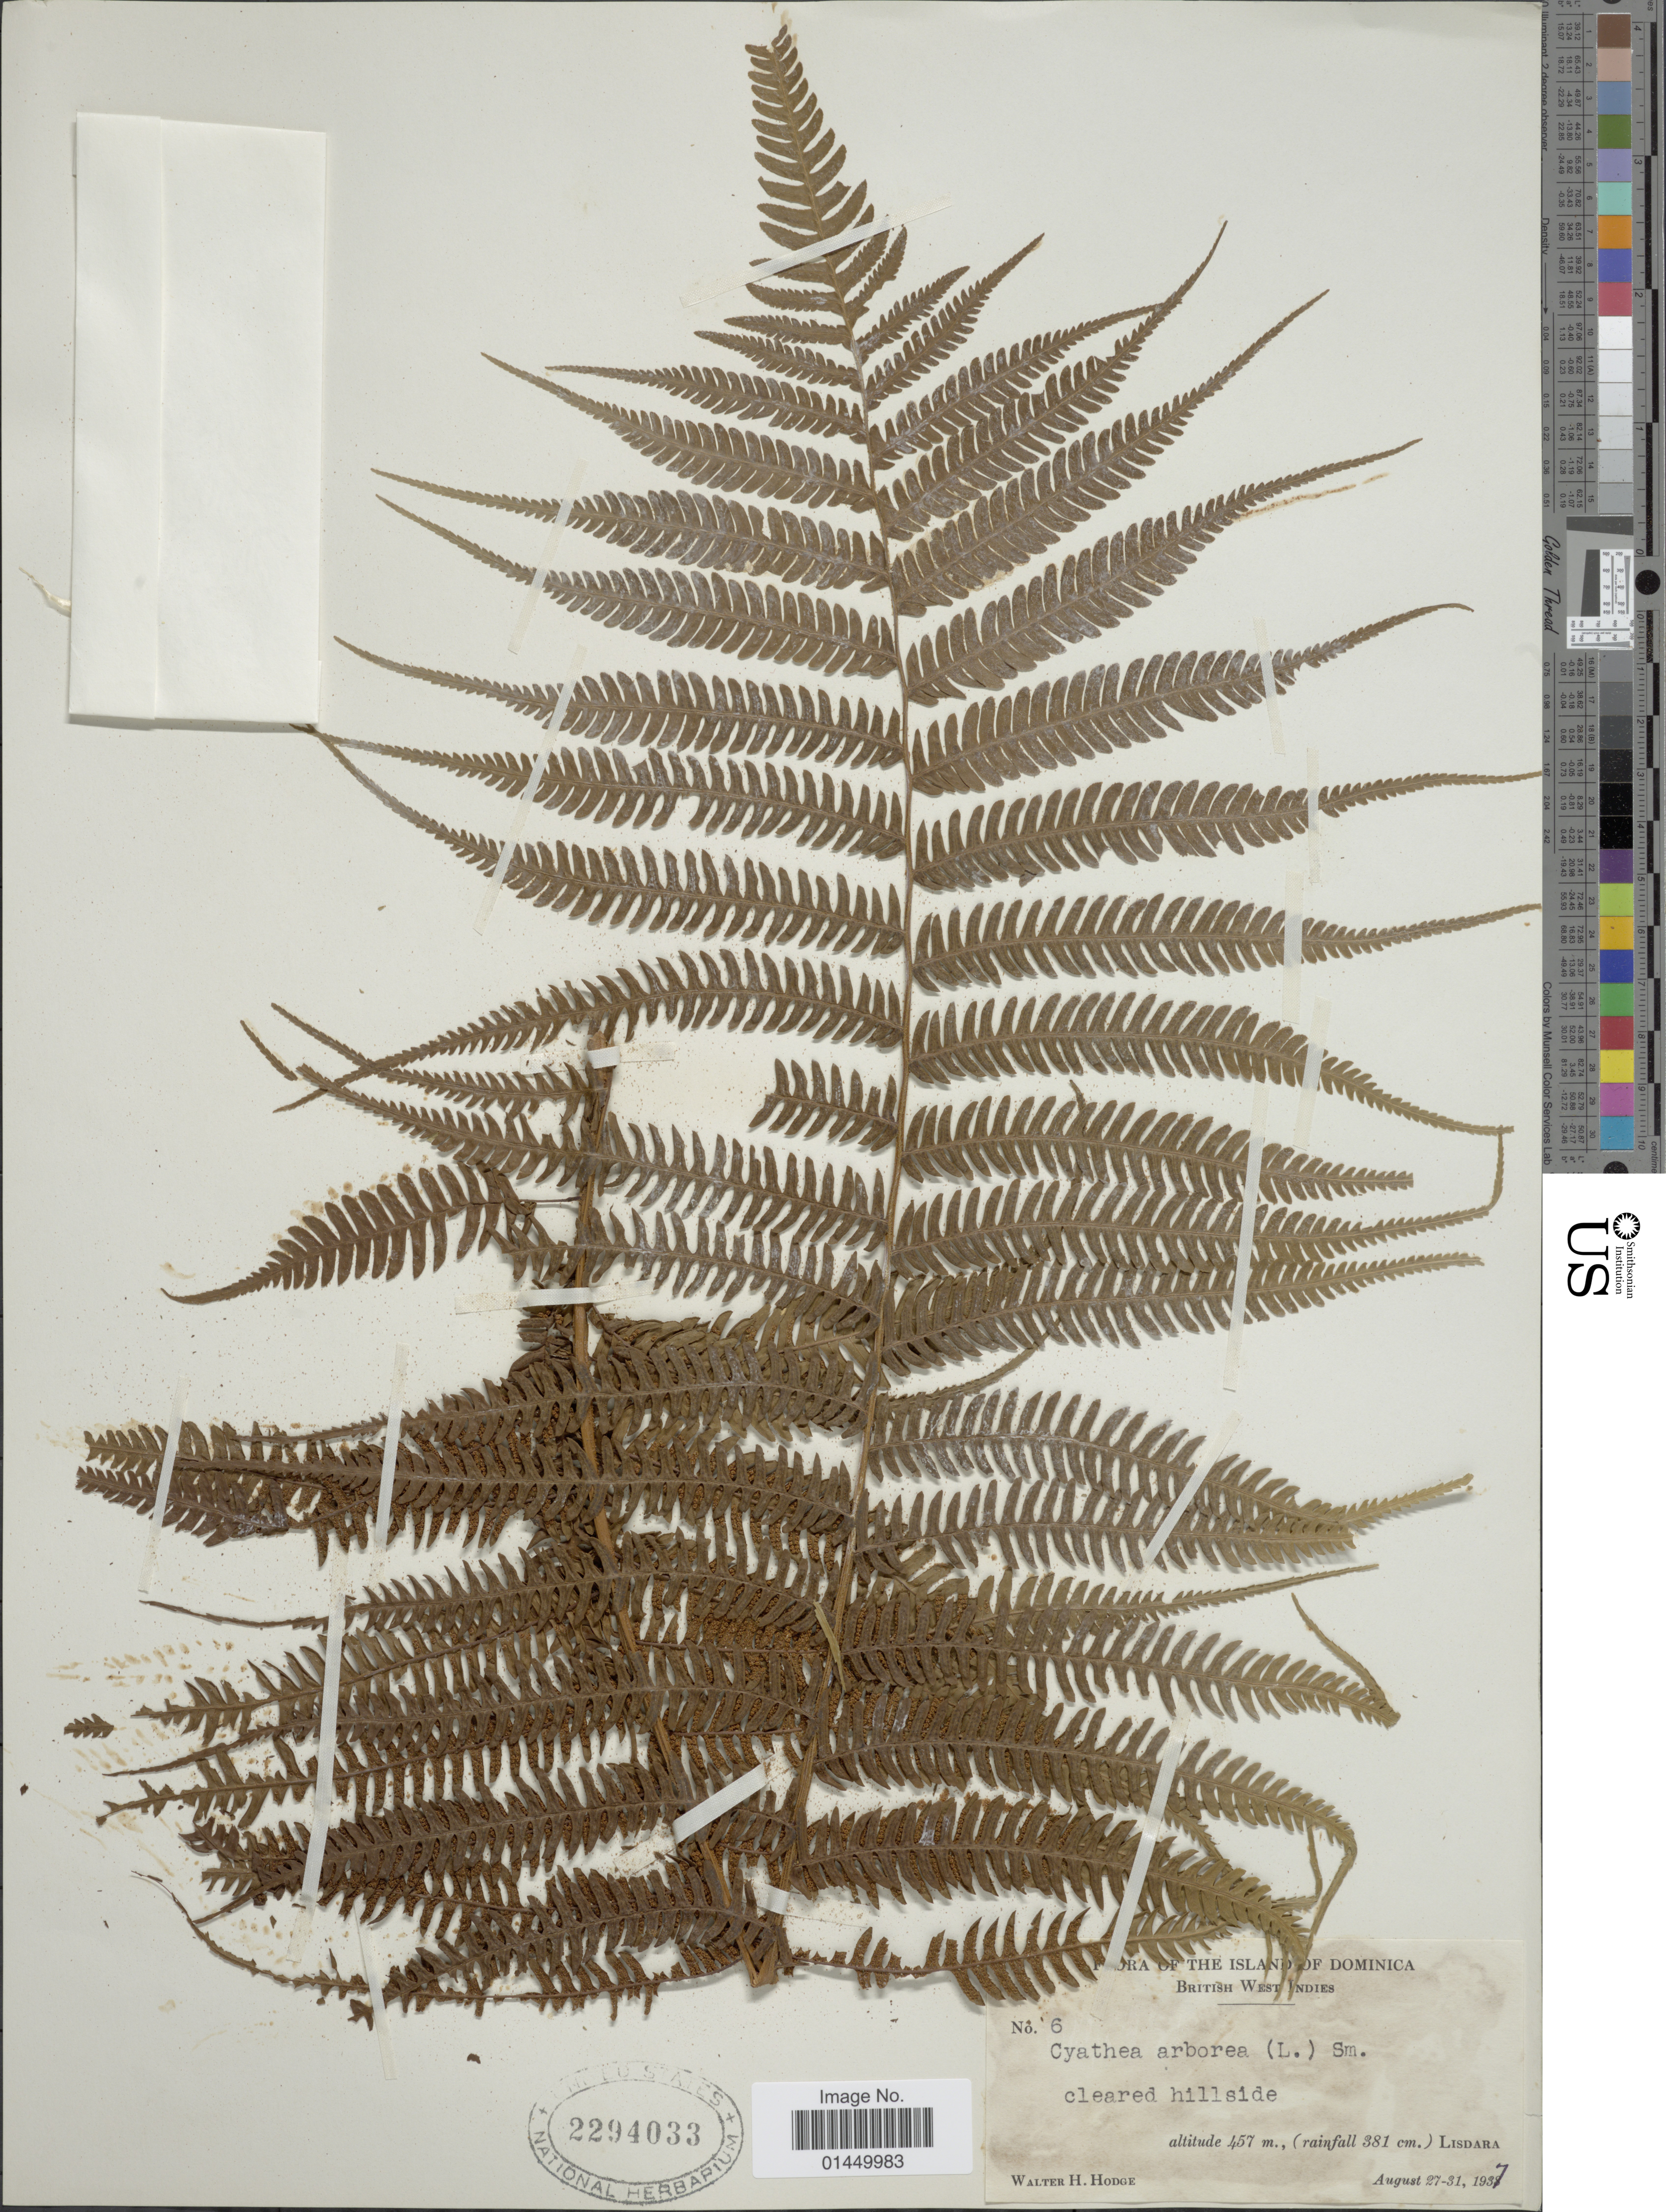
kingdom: Plantae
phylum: Tracheophyta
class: Polypodiopsida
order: Cyatheales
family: Cyatheaceae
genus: Cyathea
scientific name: Cyathea arborea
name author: (L.) Sm.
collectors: W. Hodge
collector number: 6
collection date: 1937-08-27/1937-08-31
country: Dominica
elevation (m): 457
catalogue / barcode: US 2294033